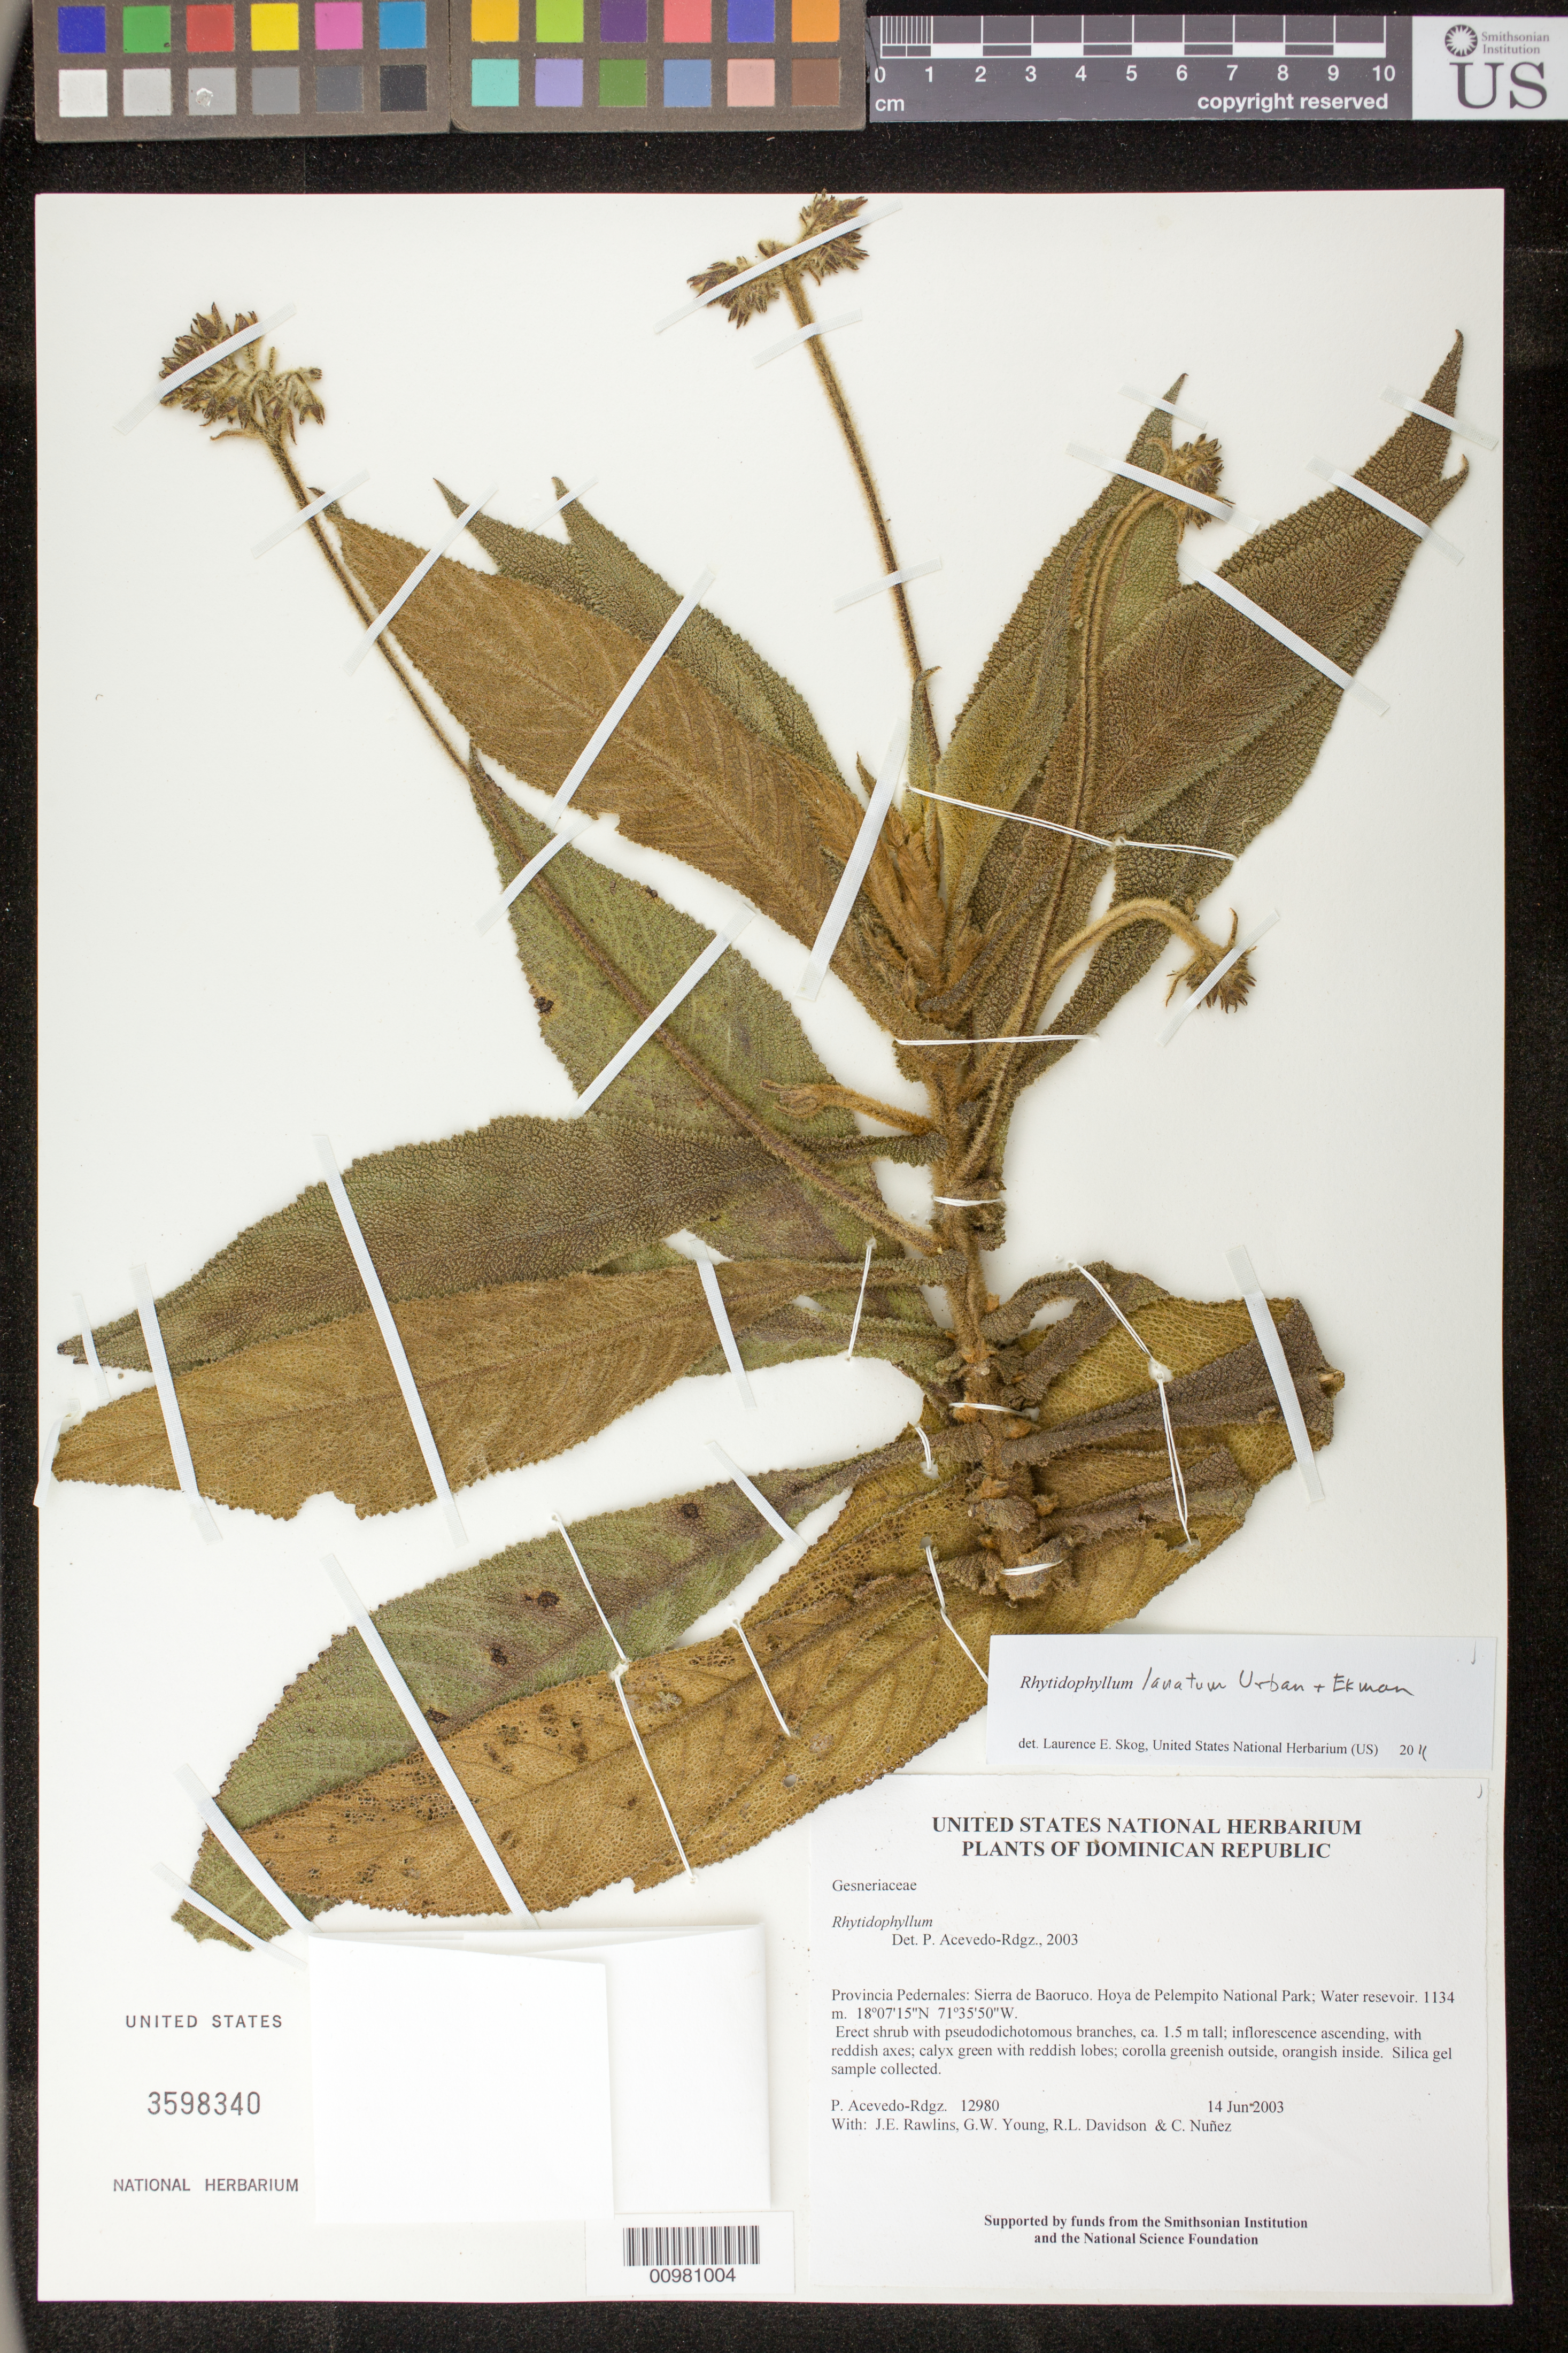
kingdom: Plantae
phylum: Tracheophyta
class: Magnoliopsida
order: Lamiales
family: Gesneriaceae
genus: Rhytidophyllum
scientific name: Rhytidophyllum lanatum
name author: Urb. & Ekman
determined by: Skog, Laurence E.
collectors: P. Acevedo-Rodr., J. Rawlings, G. Young, R. Davidson & C. Nunez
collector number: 12980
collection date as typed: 14 Jun 2003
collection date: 2003-06-14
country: Dominican Republic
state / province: Pedernales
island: Hispaniola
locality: Provincia Pedernales: Sierra de Baoruco, Hoyo de Pelempito National Park; Water reservoir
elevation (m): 1134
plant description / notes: US, NY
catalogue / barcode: US 3598340